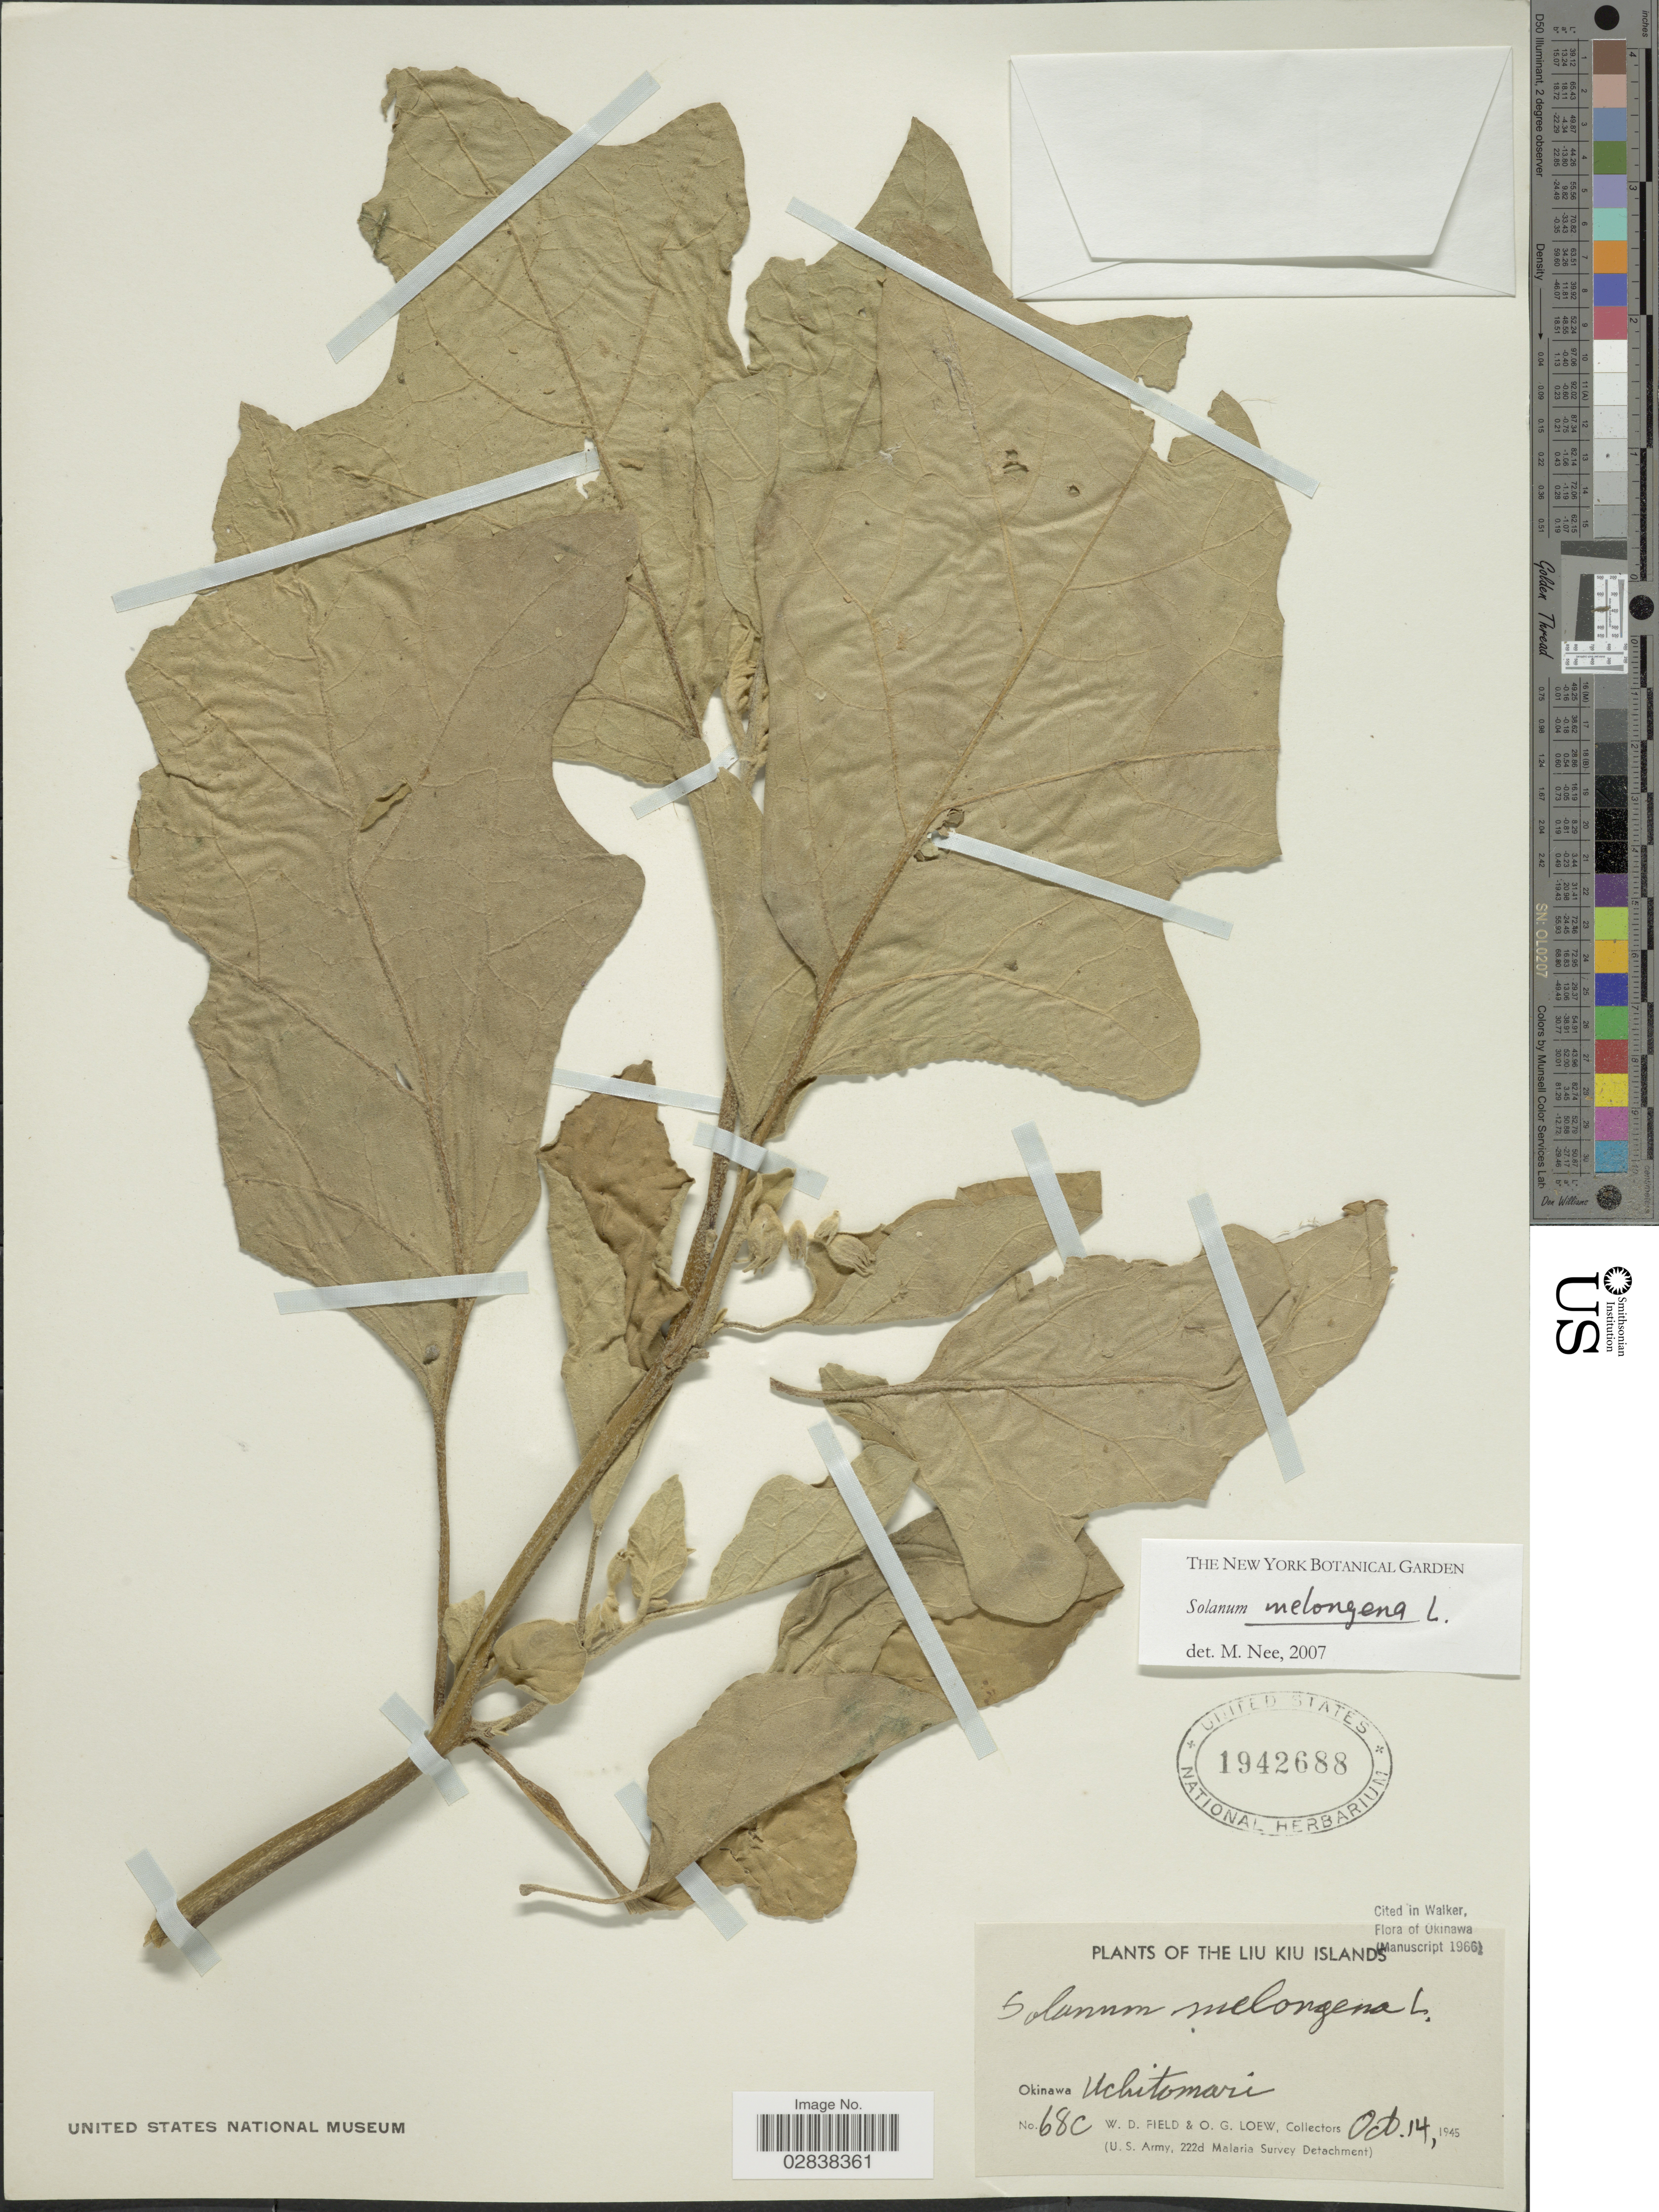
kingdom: Plantae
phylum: Tracheophyta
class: Magnoliopsida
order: Solanales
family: Solanaceae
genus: Solanum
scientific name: Solanum melongena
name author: L.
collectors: W. D. Field & O. G. Loew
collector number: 68C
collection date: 1945-10-14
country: Japan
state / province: Okinawa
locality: Liu Kiu Islands, Uchitomari.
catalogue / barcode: US 1942688